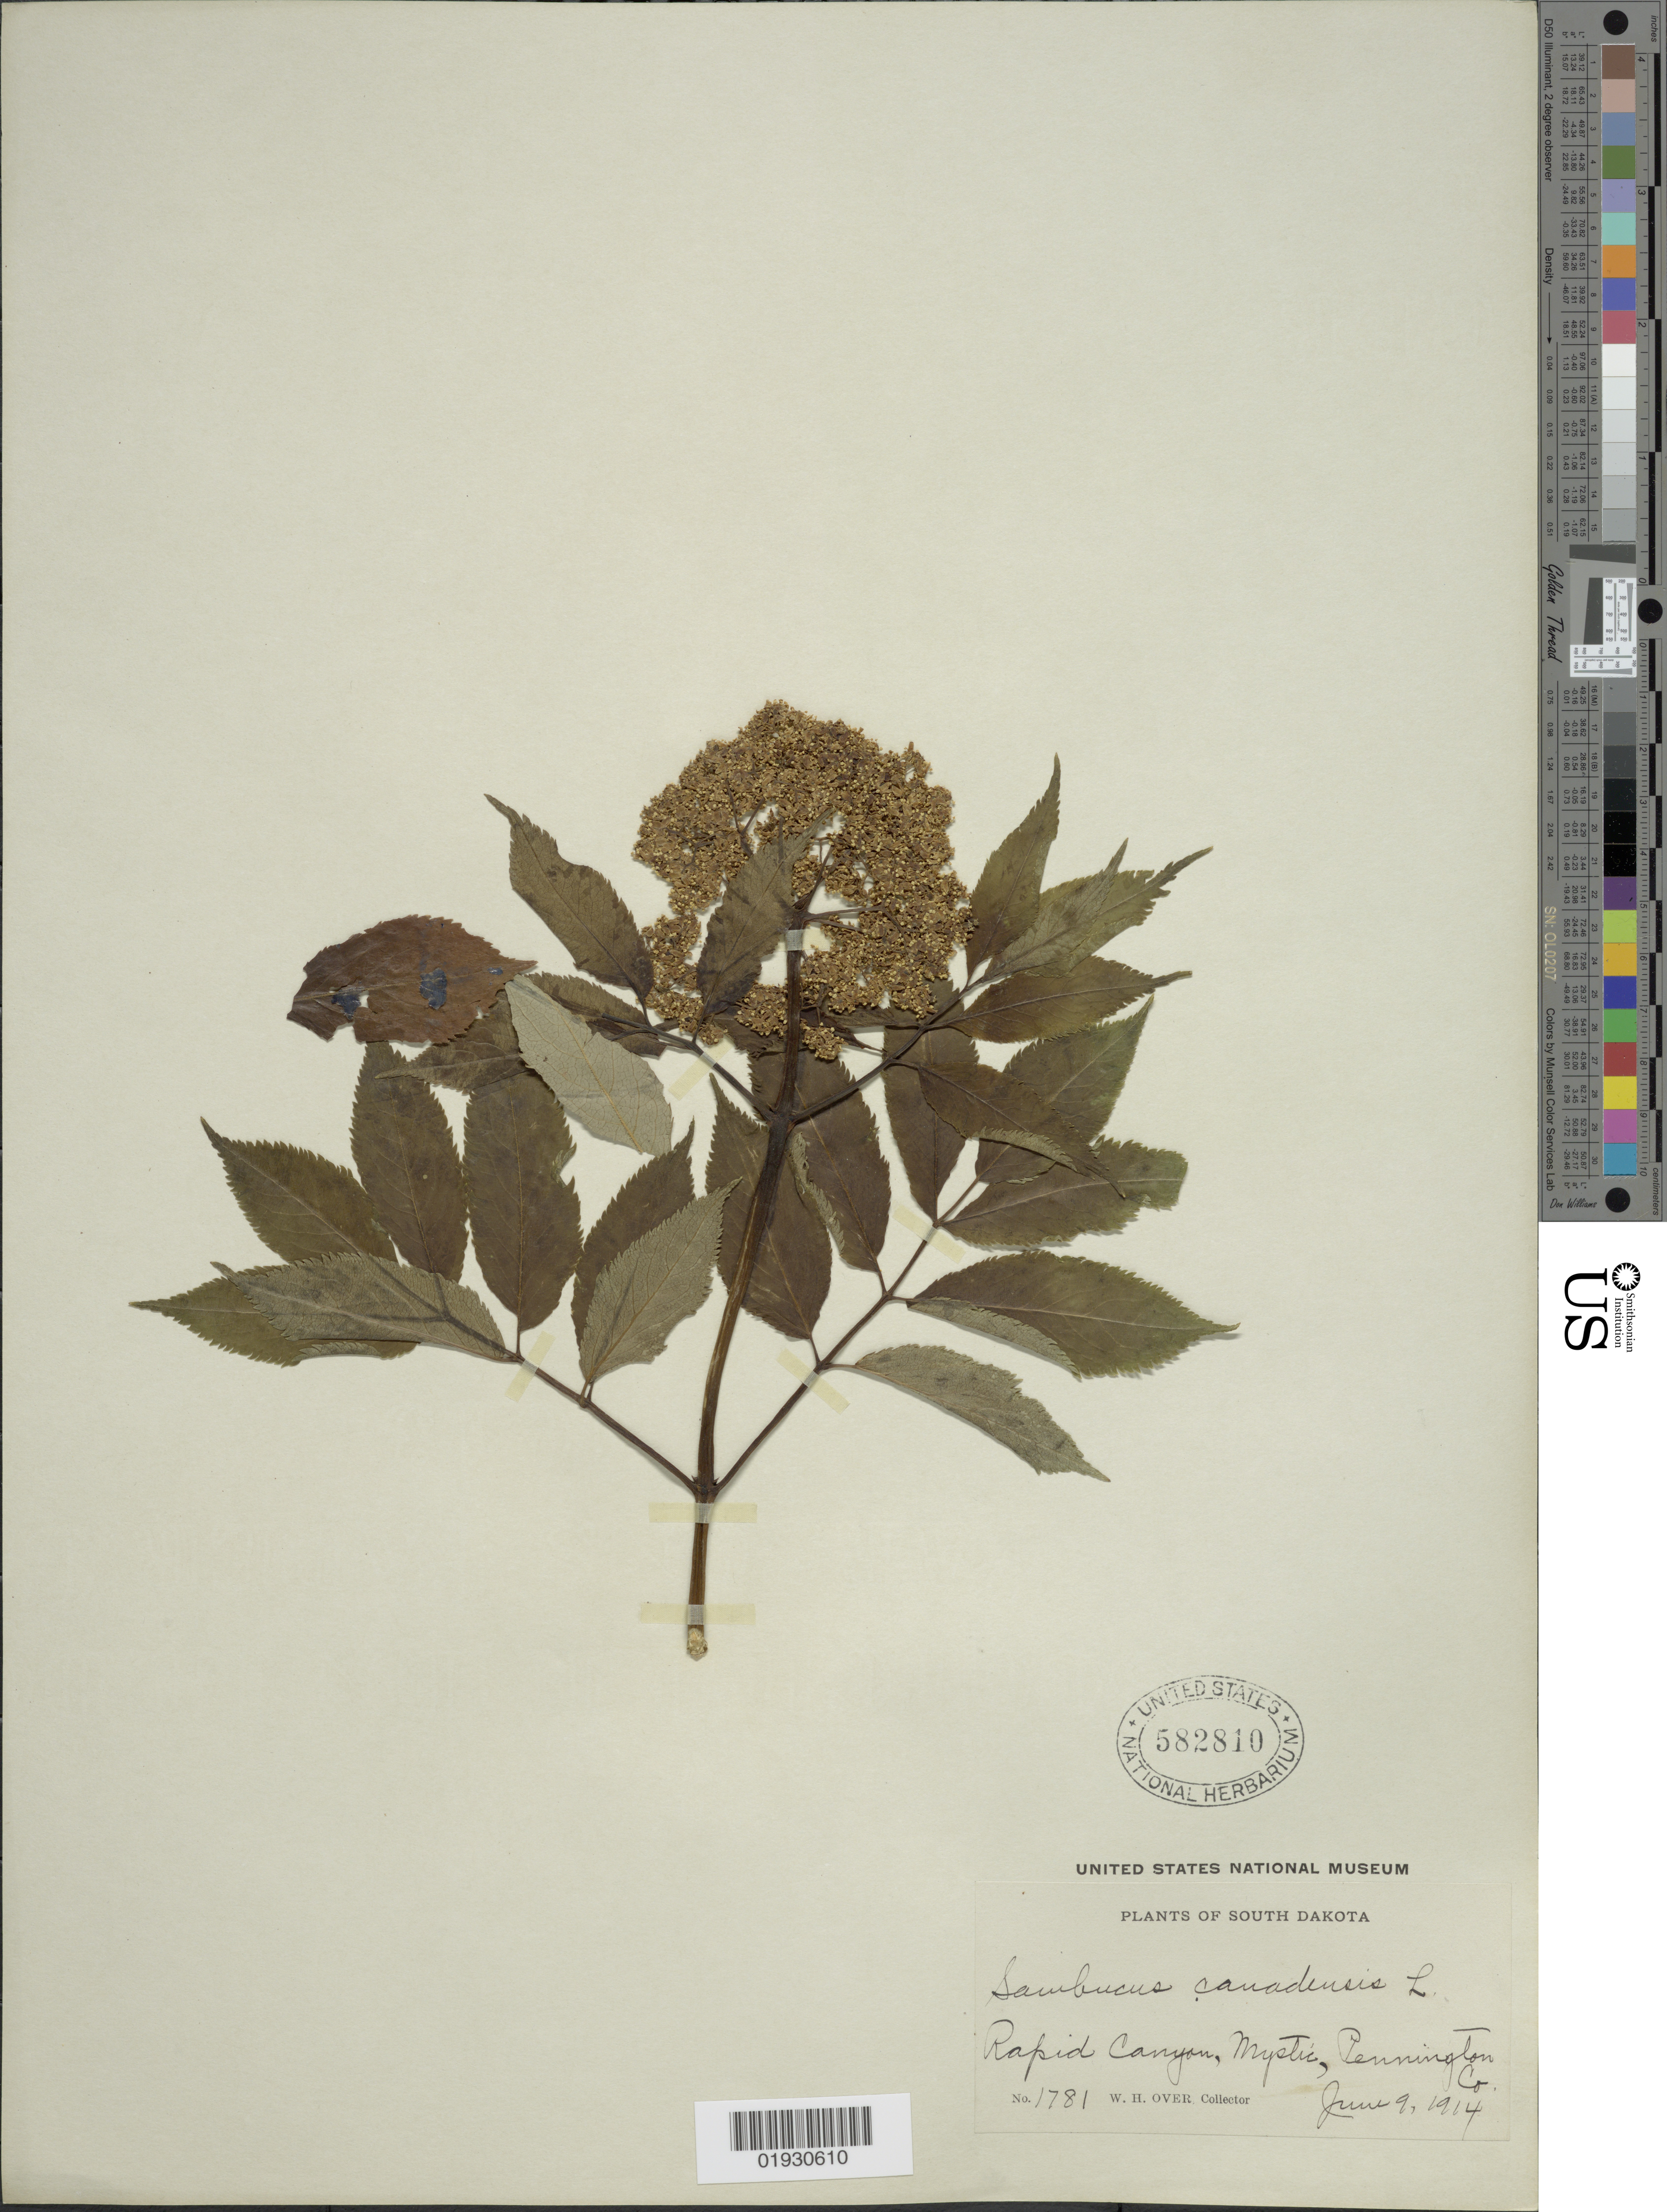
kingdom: Plantae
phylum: Tracheophyta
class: Magnoliopsida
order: Dipsacales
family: Viburnaceae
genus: Sambucus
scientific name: Sambucus canadensis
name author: L.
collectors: W. Over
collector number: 1781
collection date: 1914-06-09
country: United States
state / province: South Dakota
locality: Rapid Canyon, Mystic, Pennington.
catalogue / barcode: US 582810